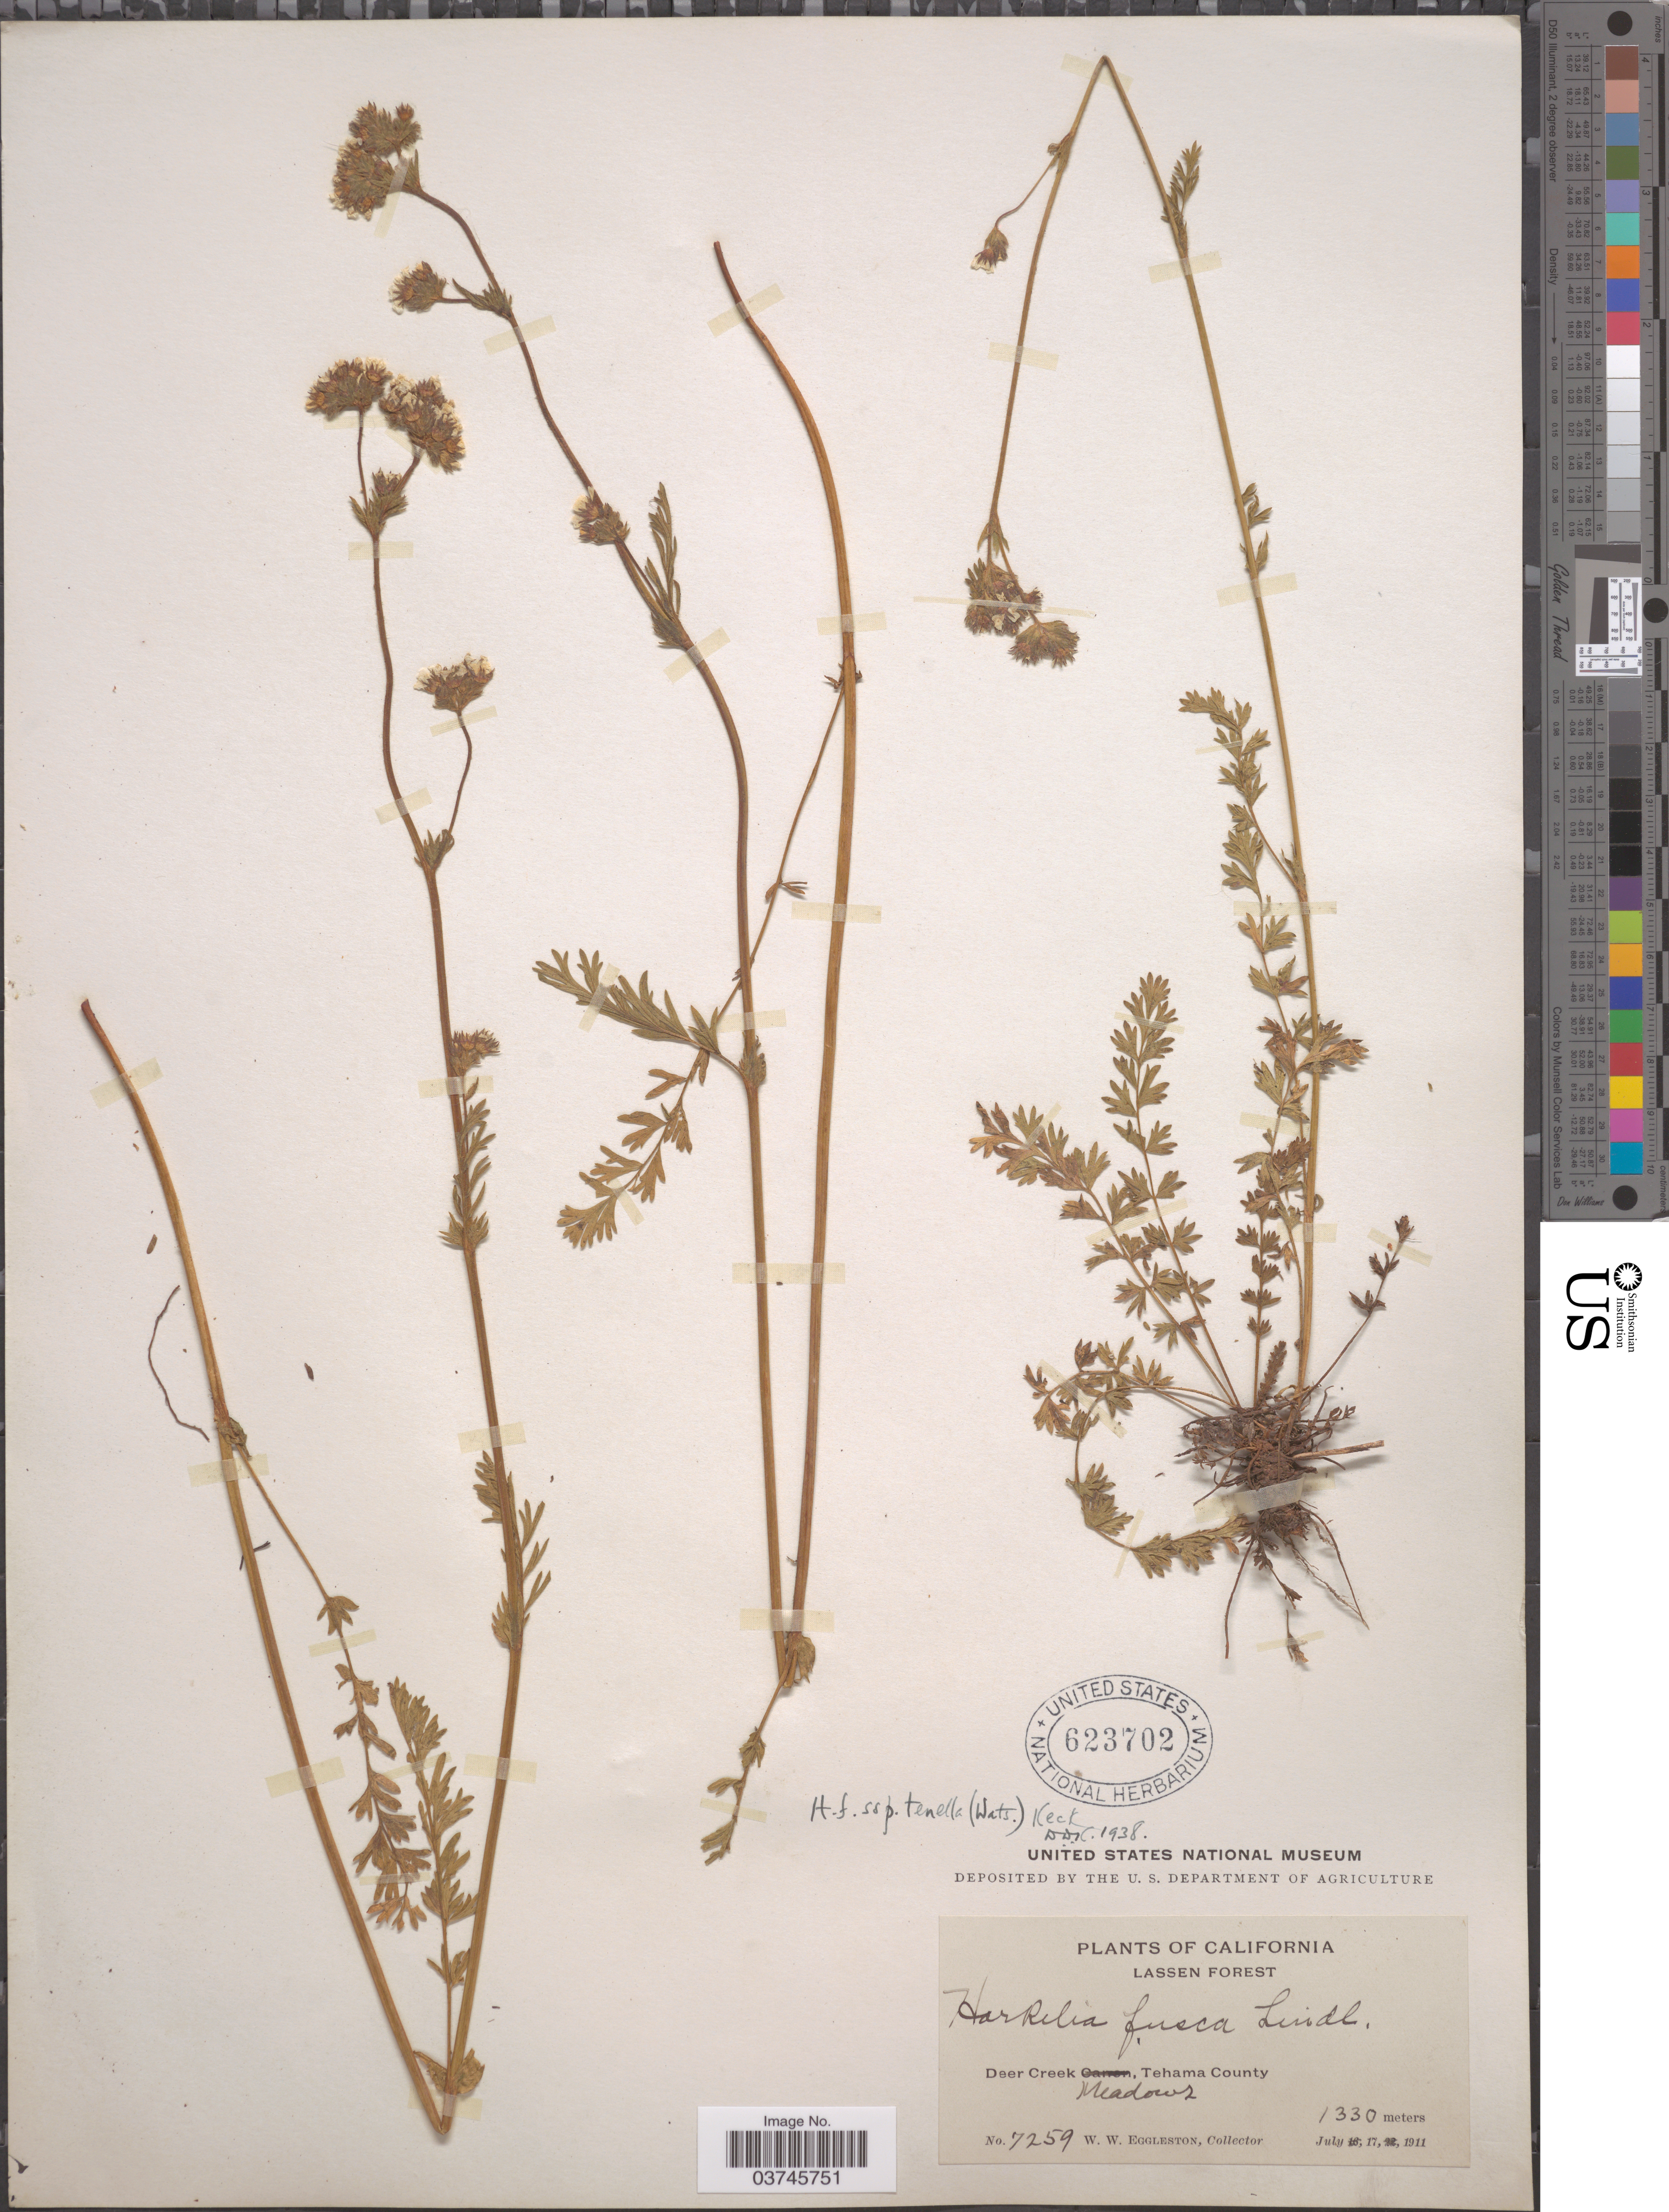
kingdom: Plantae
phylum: Tracheophyta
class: Magnoliopsida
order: Rosales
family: Rosaceae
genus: Potentilla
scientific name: Potentilla lindleyi var. puberula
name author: (Rydb.) Jeps.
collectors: W. W. Eggleston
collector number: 7259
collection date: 1911-07-17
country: United States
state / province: California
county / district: Tehama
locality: Lassen Forest. Deer Creek Meadows, Tehama County.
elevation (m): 1330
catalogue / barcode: US 623702